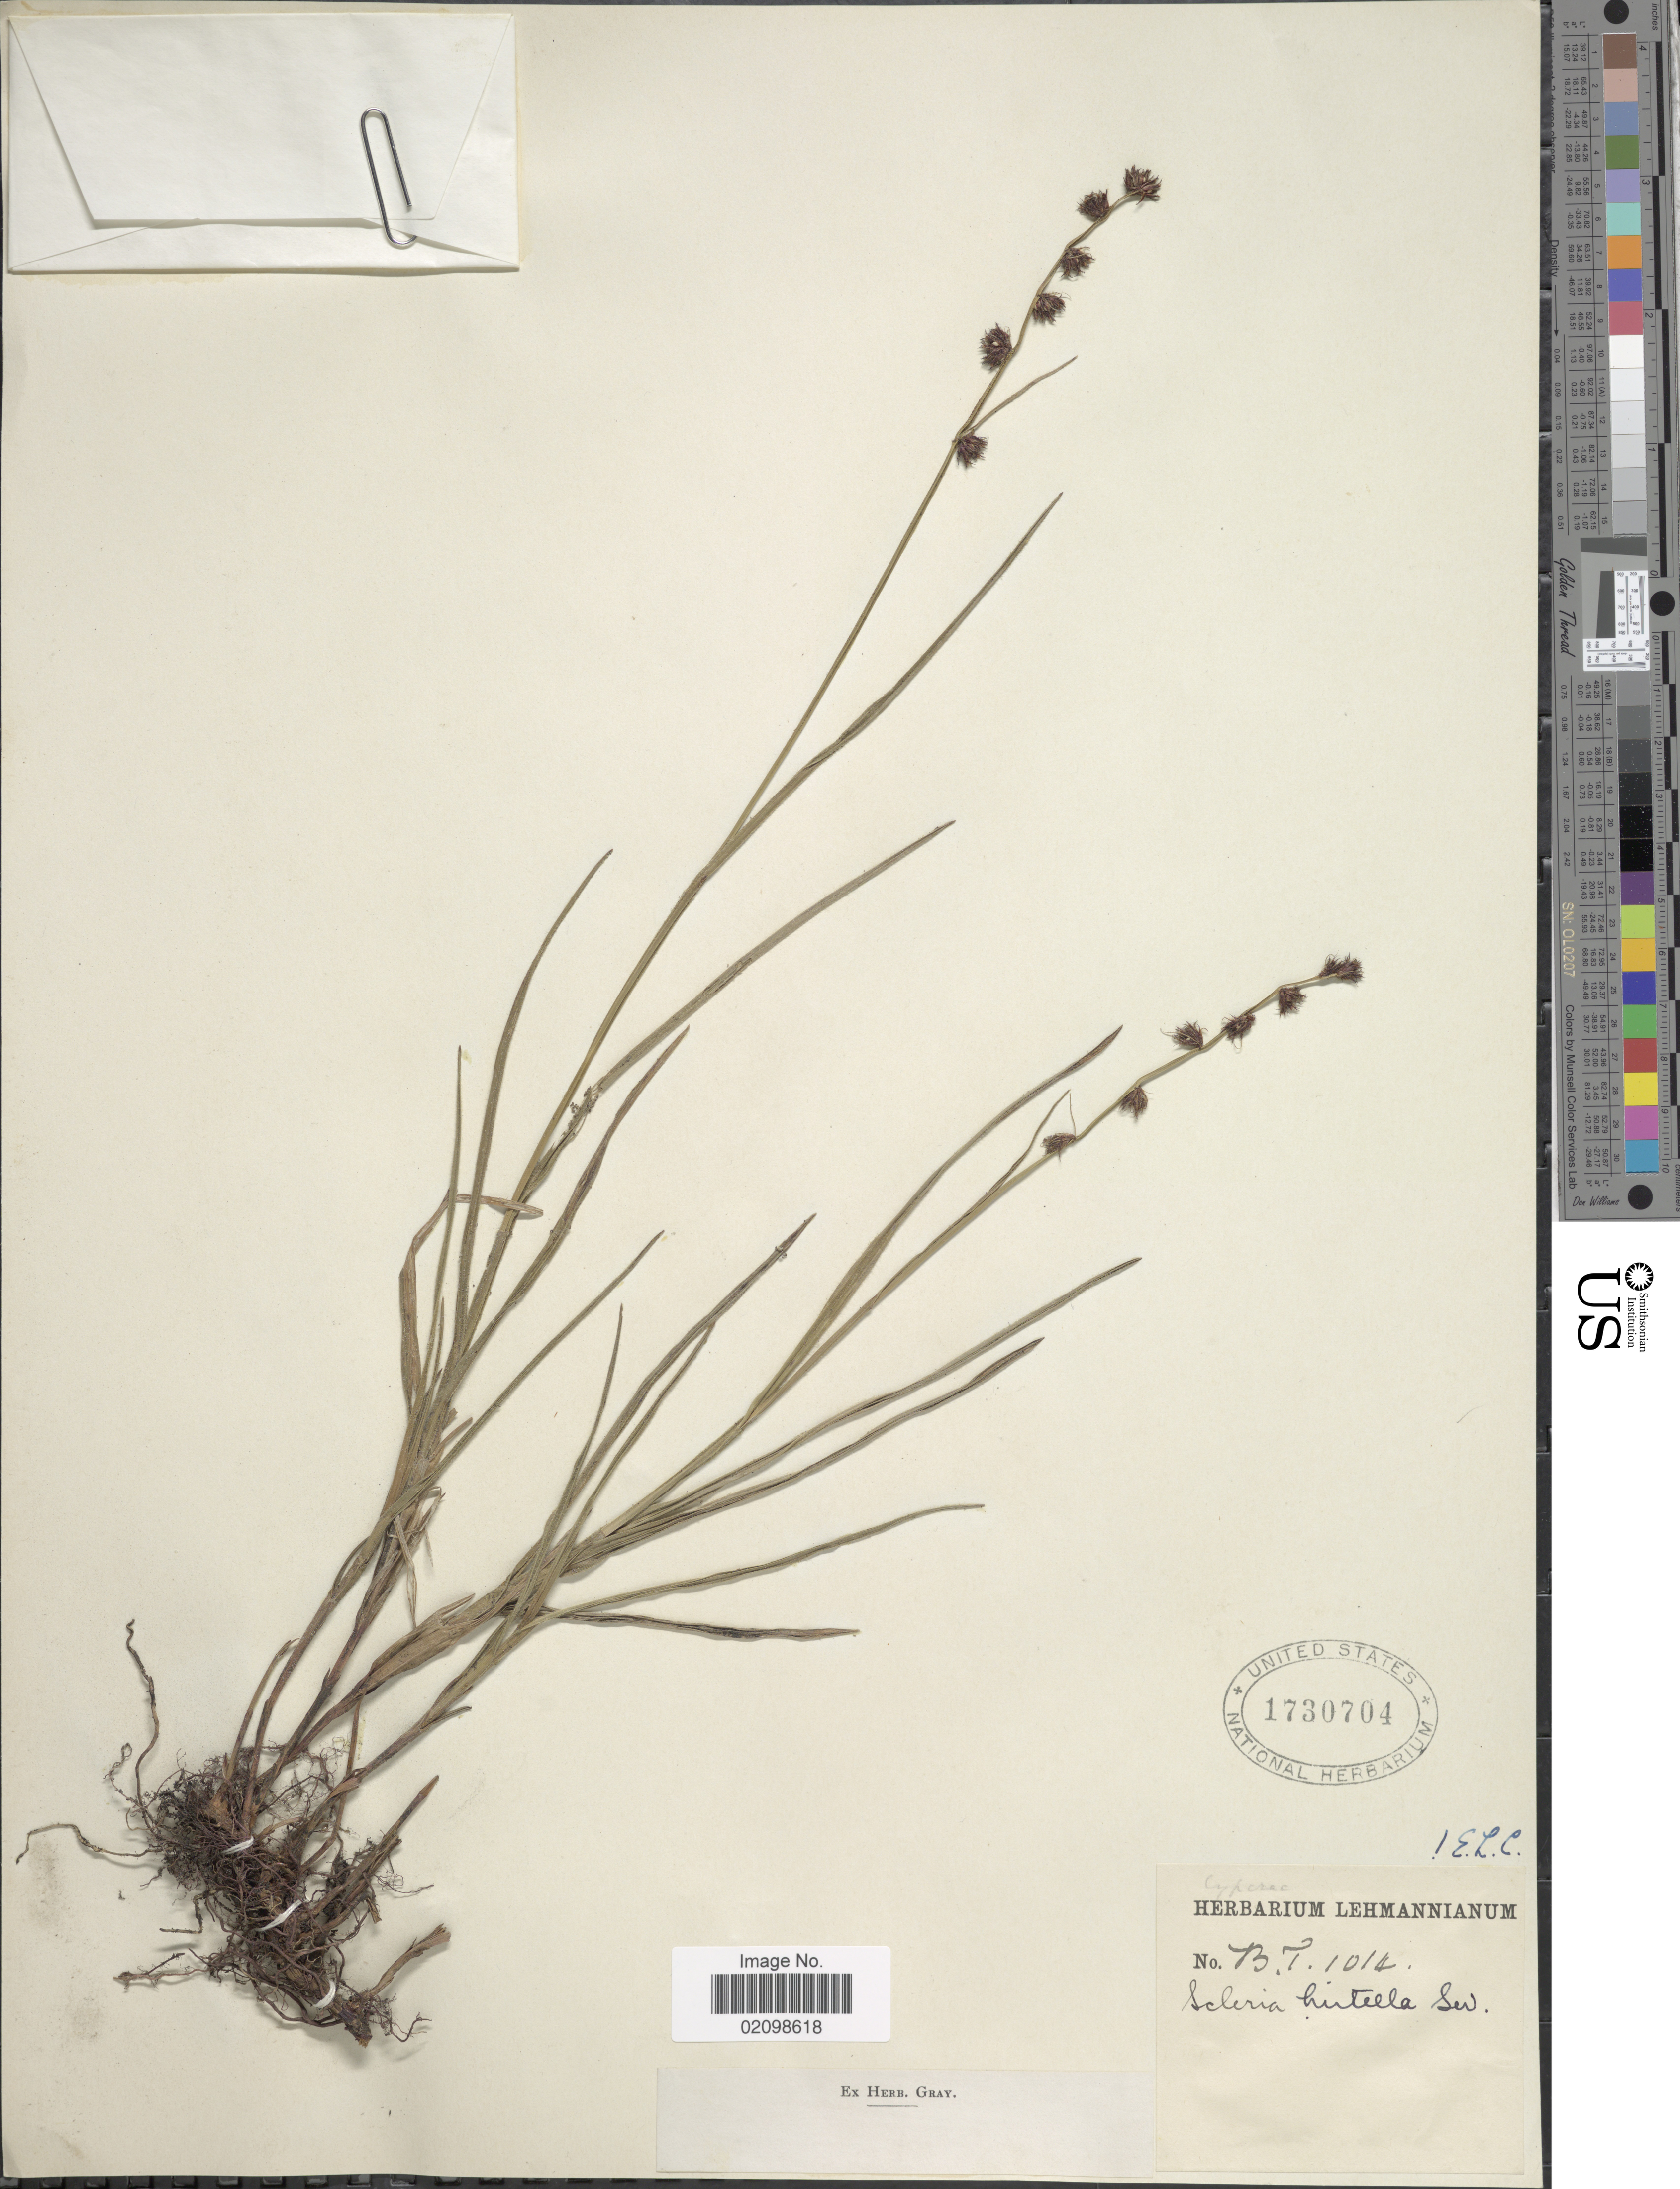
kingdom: Plantae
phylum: Tracheophyta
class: Liliopsida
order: Poales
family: Cyperaceae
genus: Scleria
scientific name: Scleria distans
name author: Poir.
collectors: ex herb. Lehmannianum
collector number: BT1014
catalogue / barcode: US 1730704